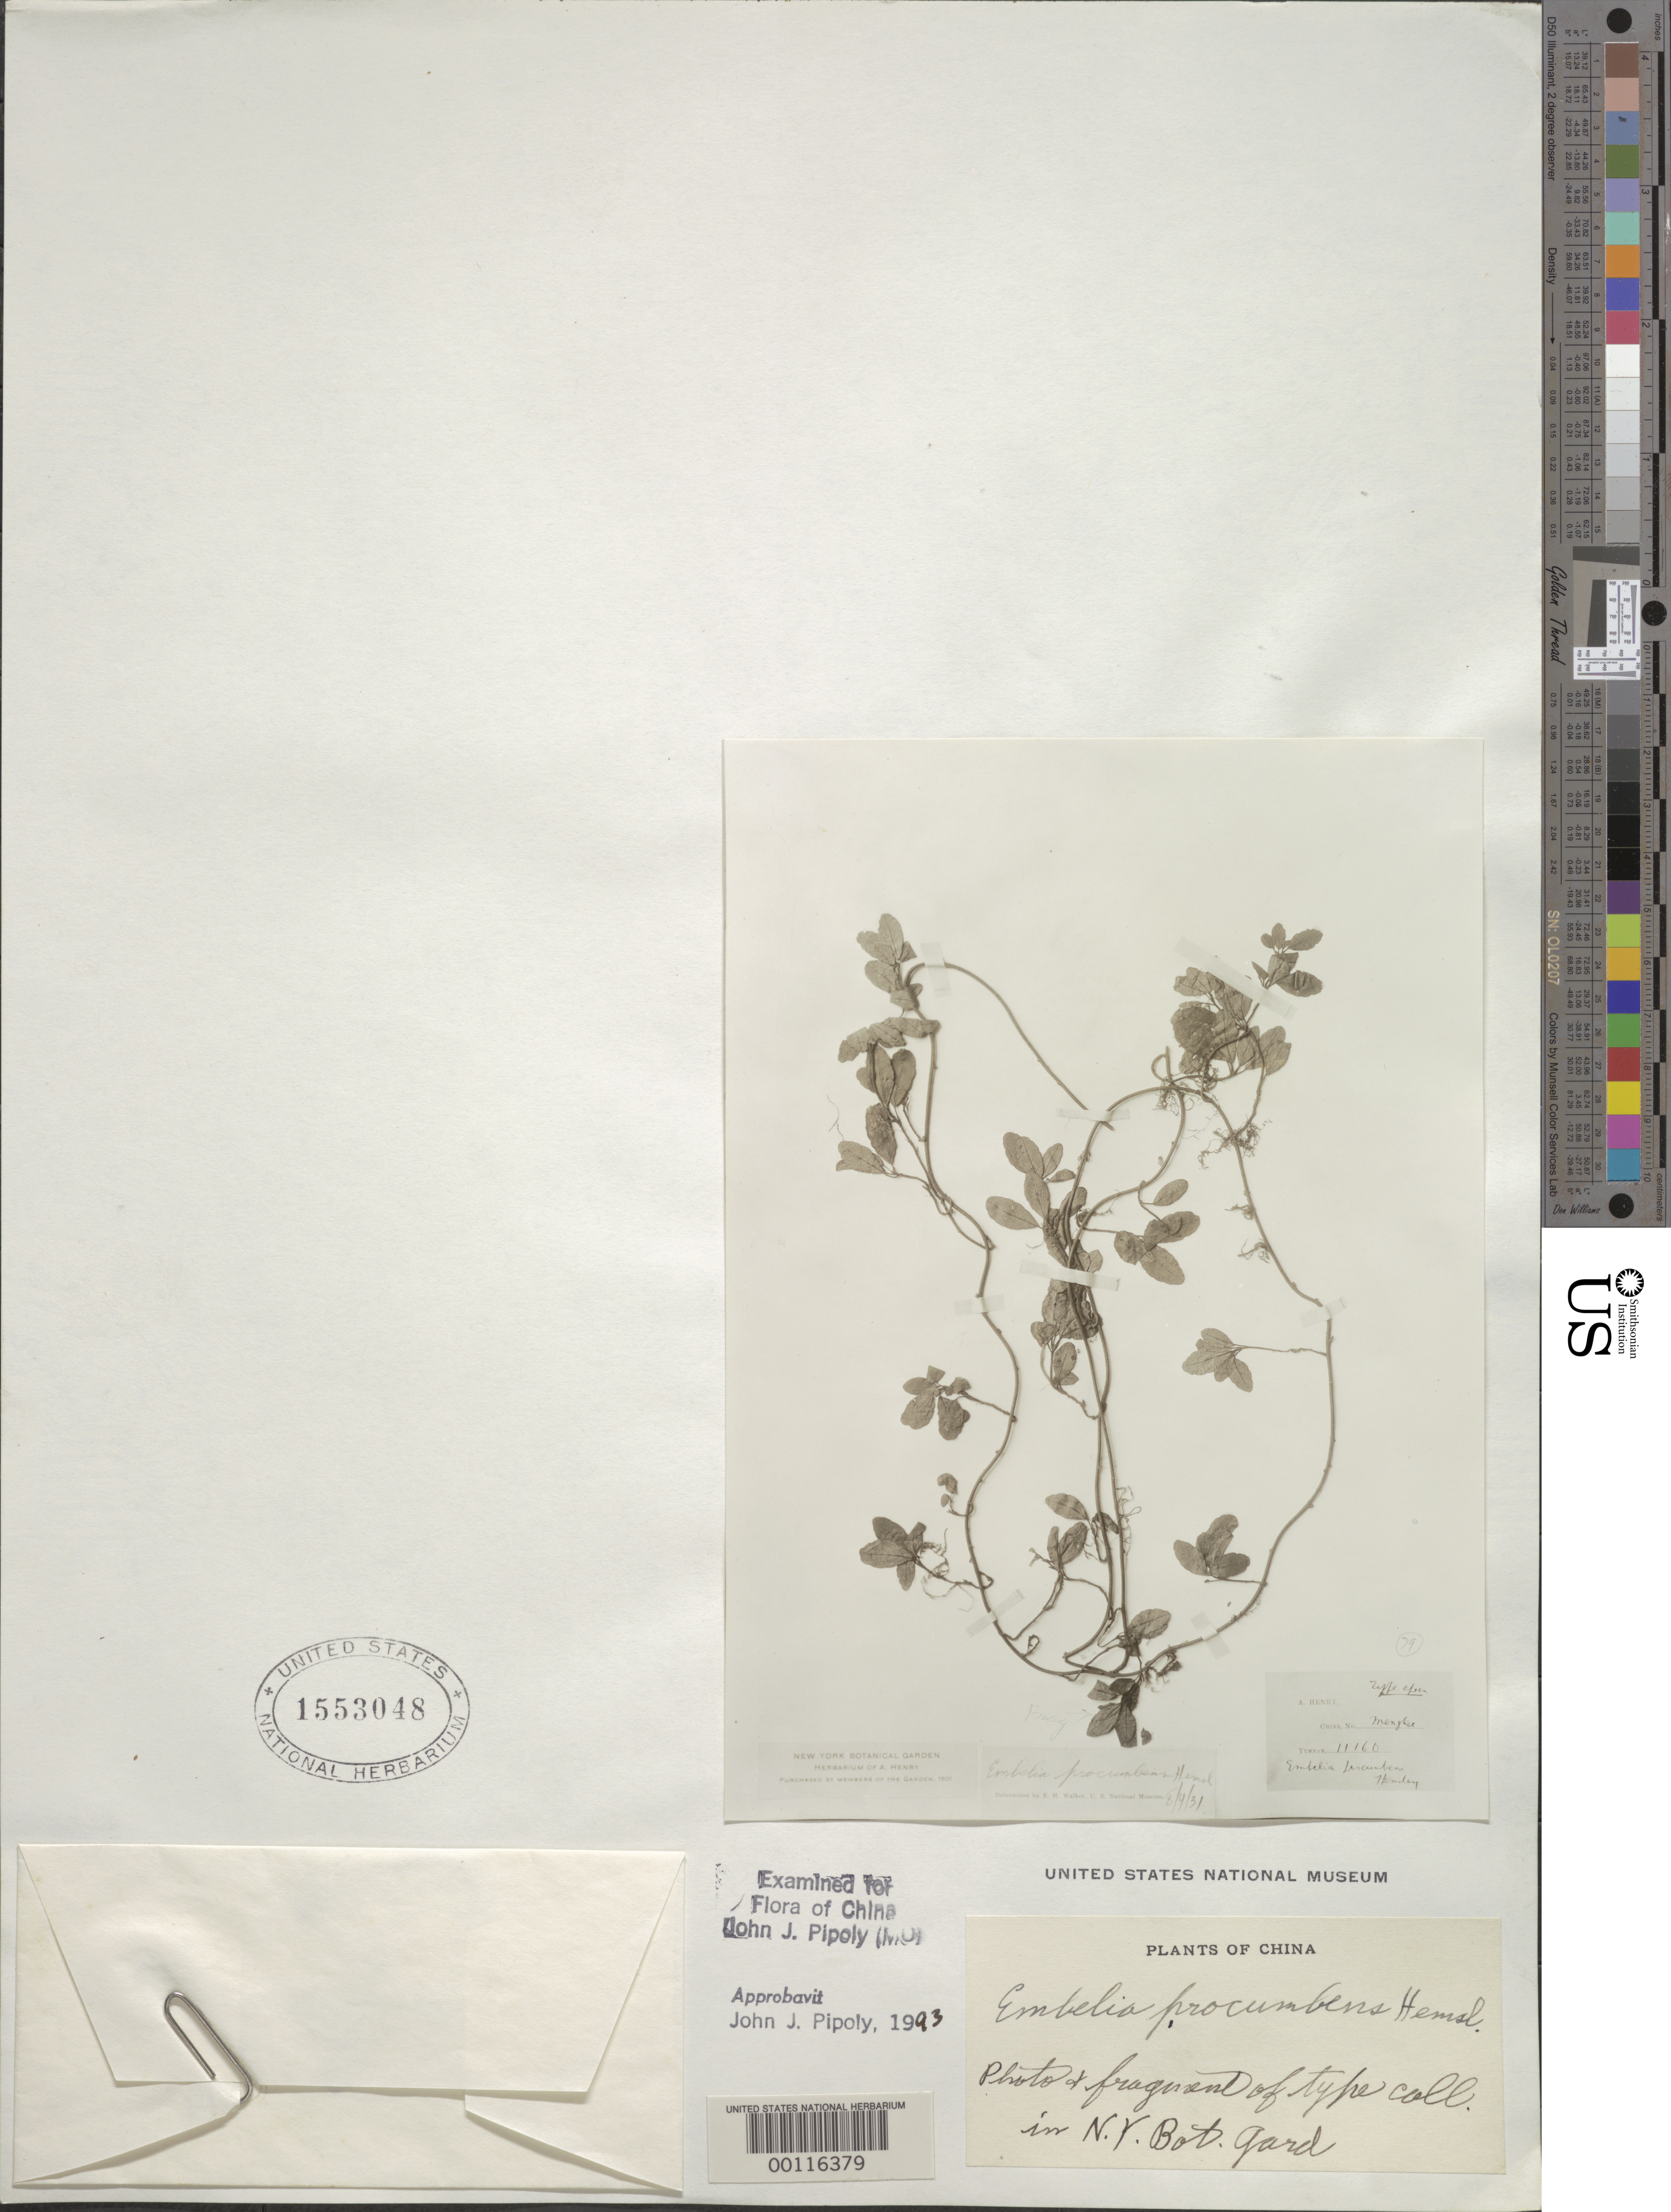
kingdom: Plantae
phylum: Tracheophyta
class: Magnoliopsida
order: Ericales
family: Primulaceae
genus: Embelia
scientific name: Embelia procumbens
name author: Hemsl.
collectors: A. Henry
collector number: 11160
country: China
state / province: Yunnan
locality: Mengtze. N.Y. Bot. Gard.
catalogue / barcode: US 1553048